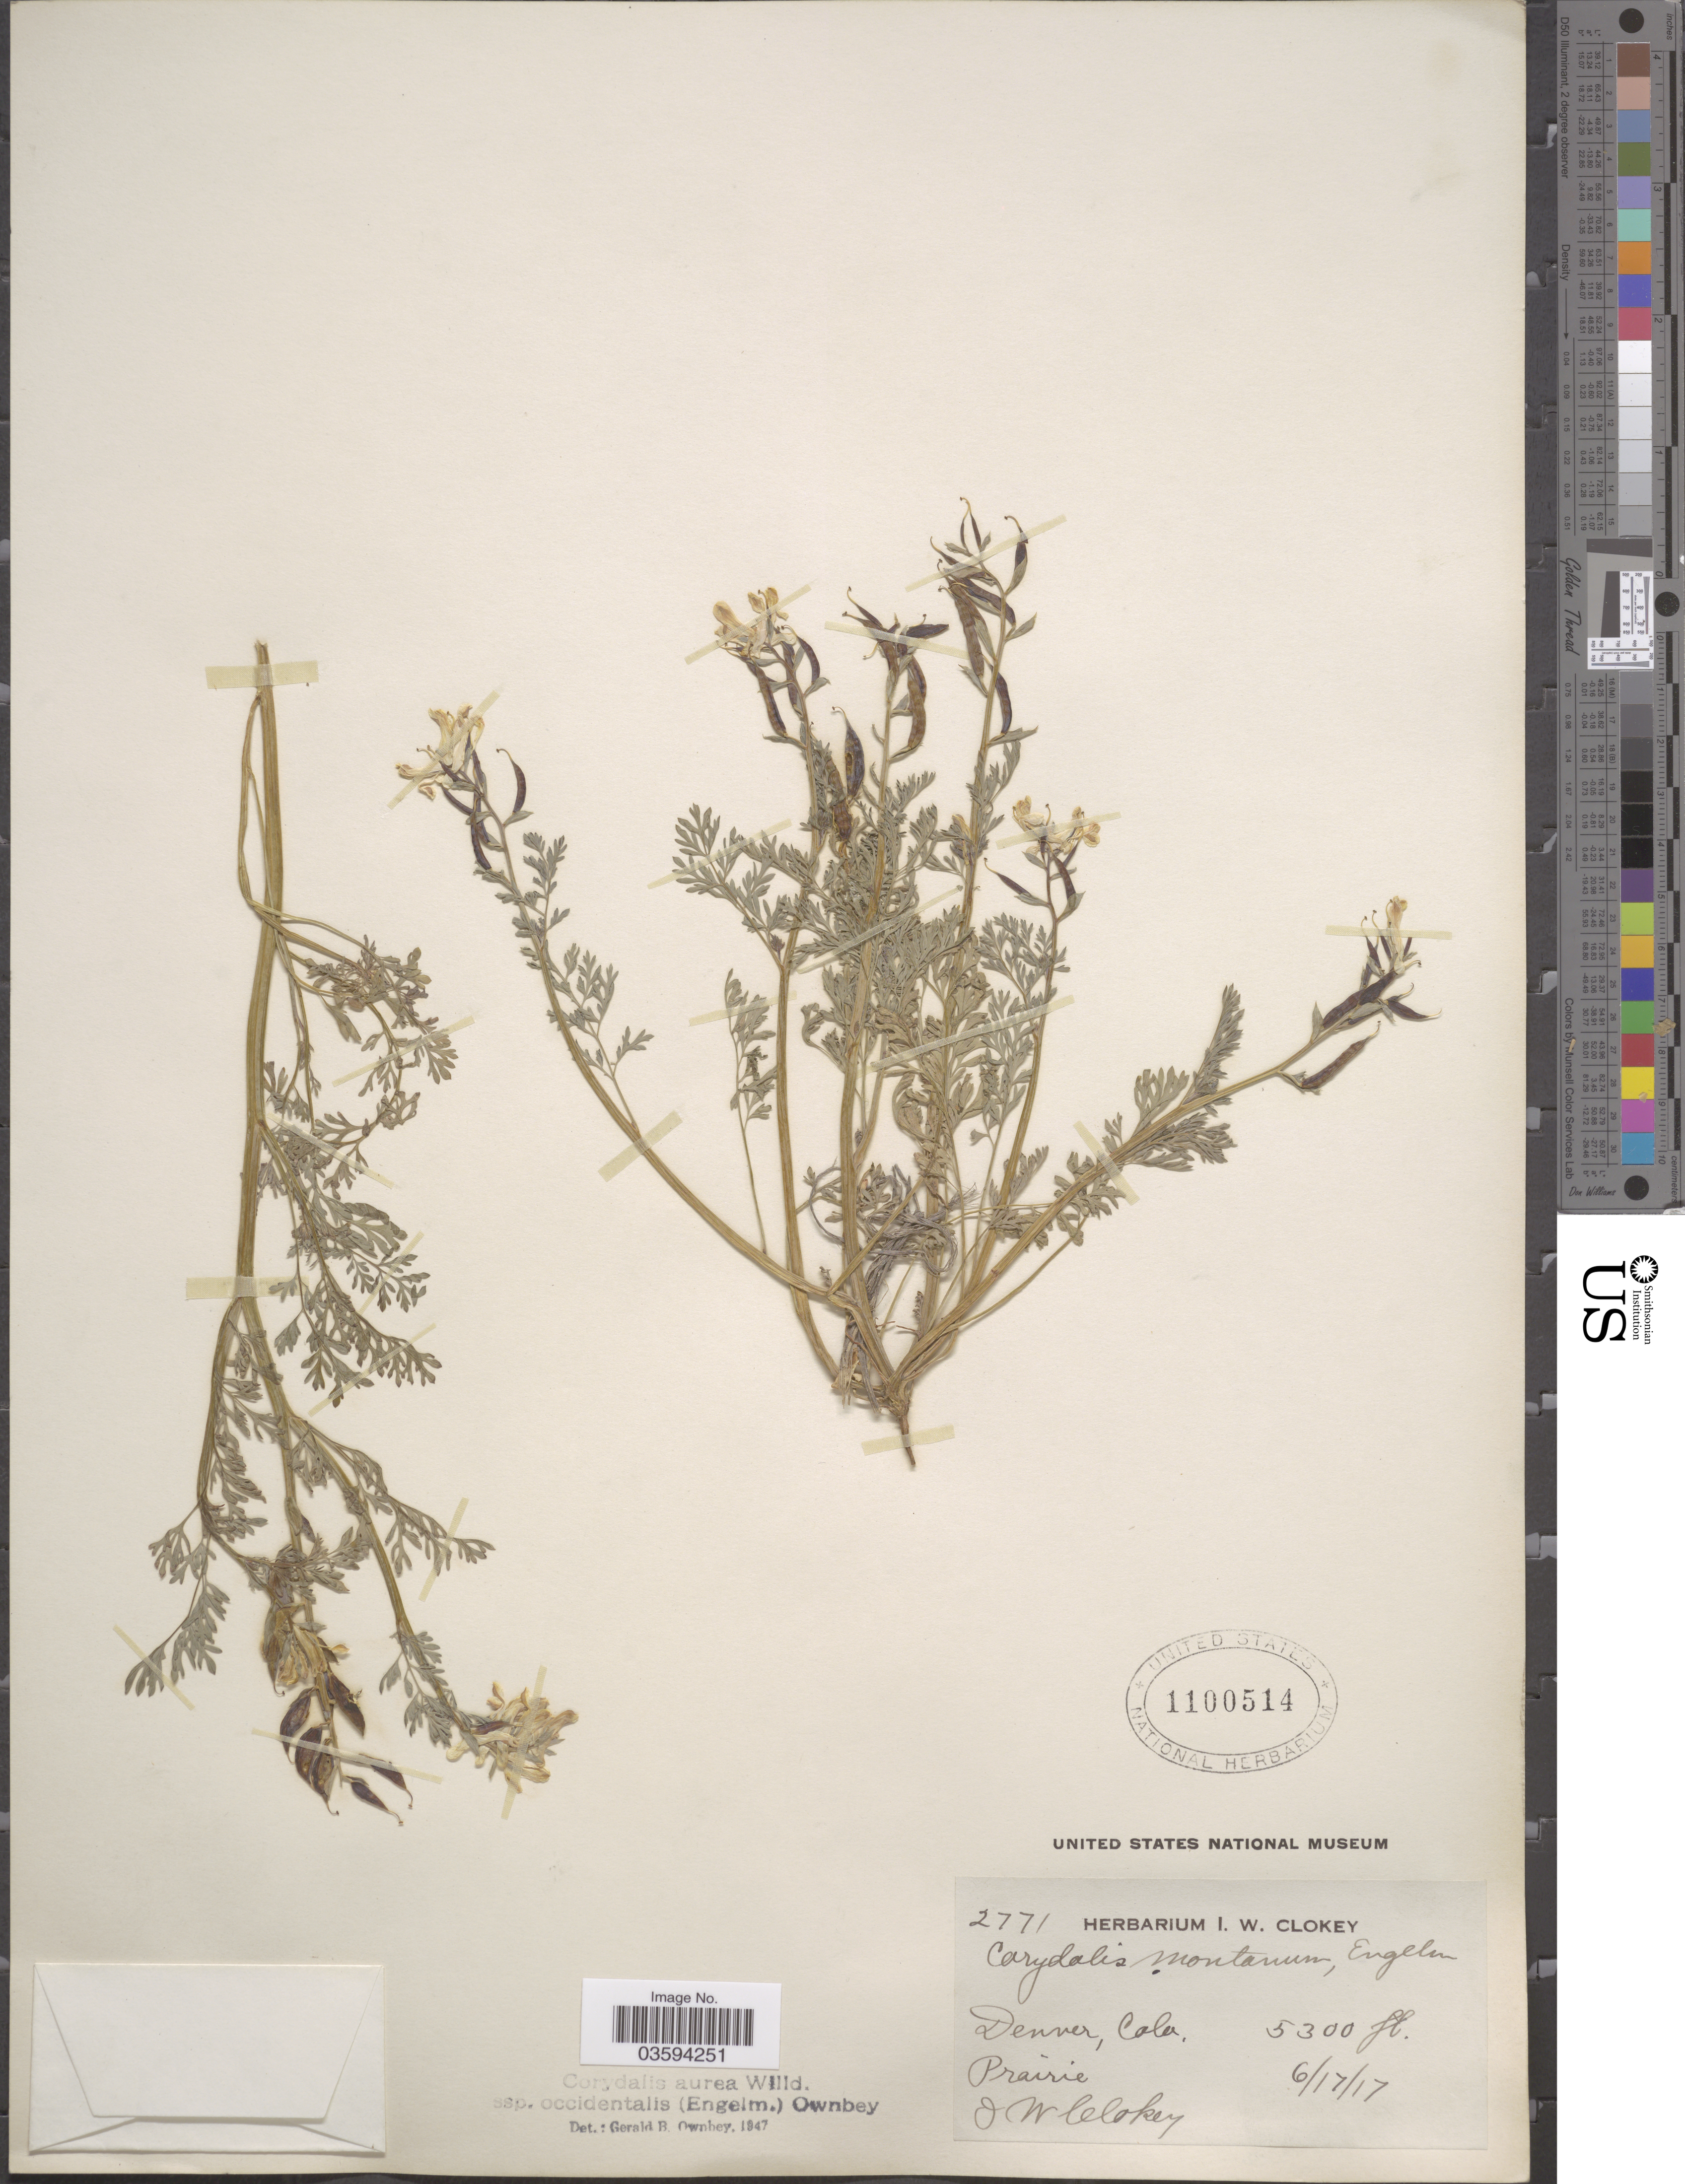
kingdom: Plantae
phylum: Tracheophyta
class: Magnoliopsida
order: Ranunculales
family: Papaveraceae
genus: Corydalis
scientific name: Corydalis aurea subsp. occidentalis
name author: Willd.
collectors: I. W. Clokey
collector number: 2771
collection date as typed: Transcribed d/m/y: 17/6/17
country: United States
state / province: Colorado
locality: Denver.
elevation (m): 1615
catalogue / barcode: US 1100514